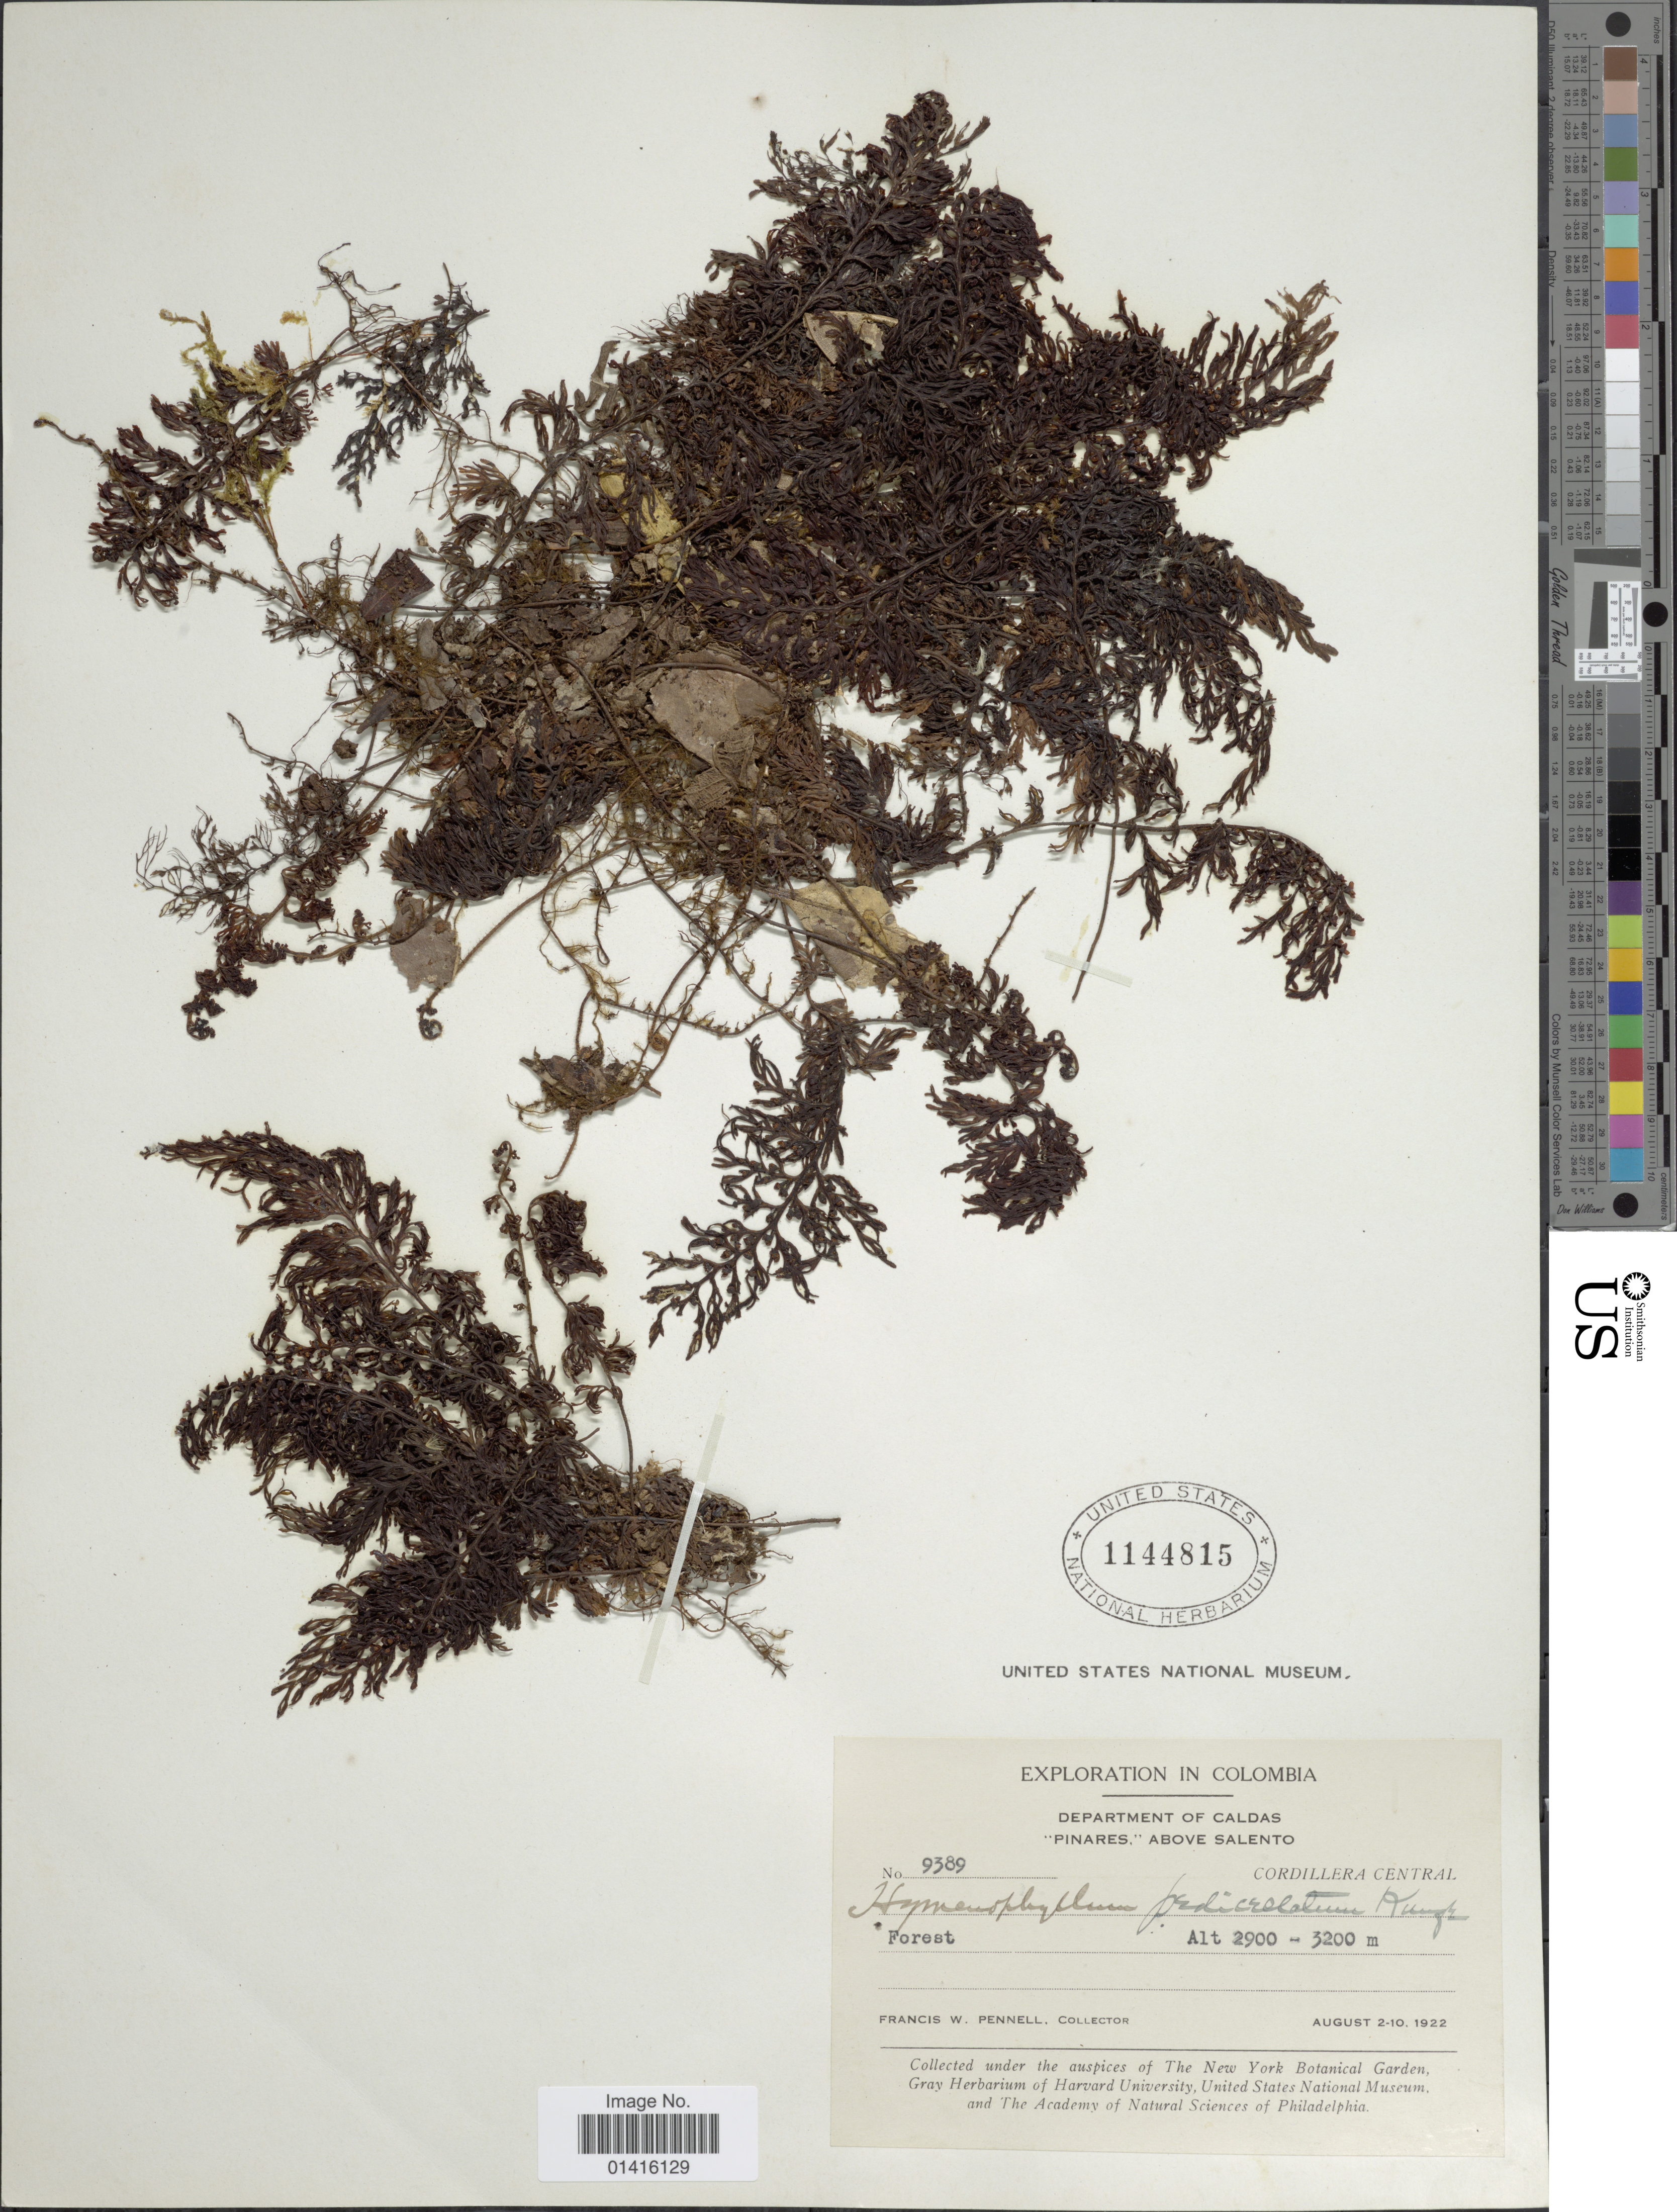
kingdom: Plantae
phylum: Tracheophyta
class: Polypodiopsida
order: Hymenophyllales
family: Hymenophyllaceae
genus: Hymenophyllum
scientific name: Hymenophyllum fucoides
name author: (Sw.) Sw.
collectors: F. W. Pennell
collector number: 9389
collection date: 1922-08-02/1922-08-10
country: Colombia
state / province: Caldas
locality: Department of Caldas, "Pinares"above Salento, Cordillera central,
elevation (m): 2900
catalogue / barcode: US 1144815